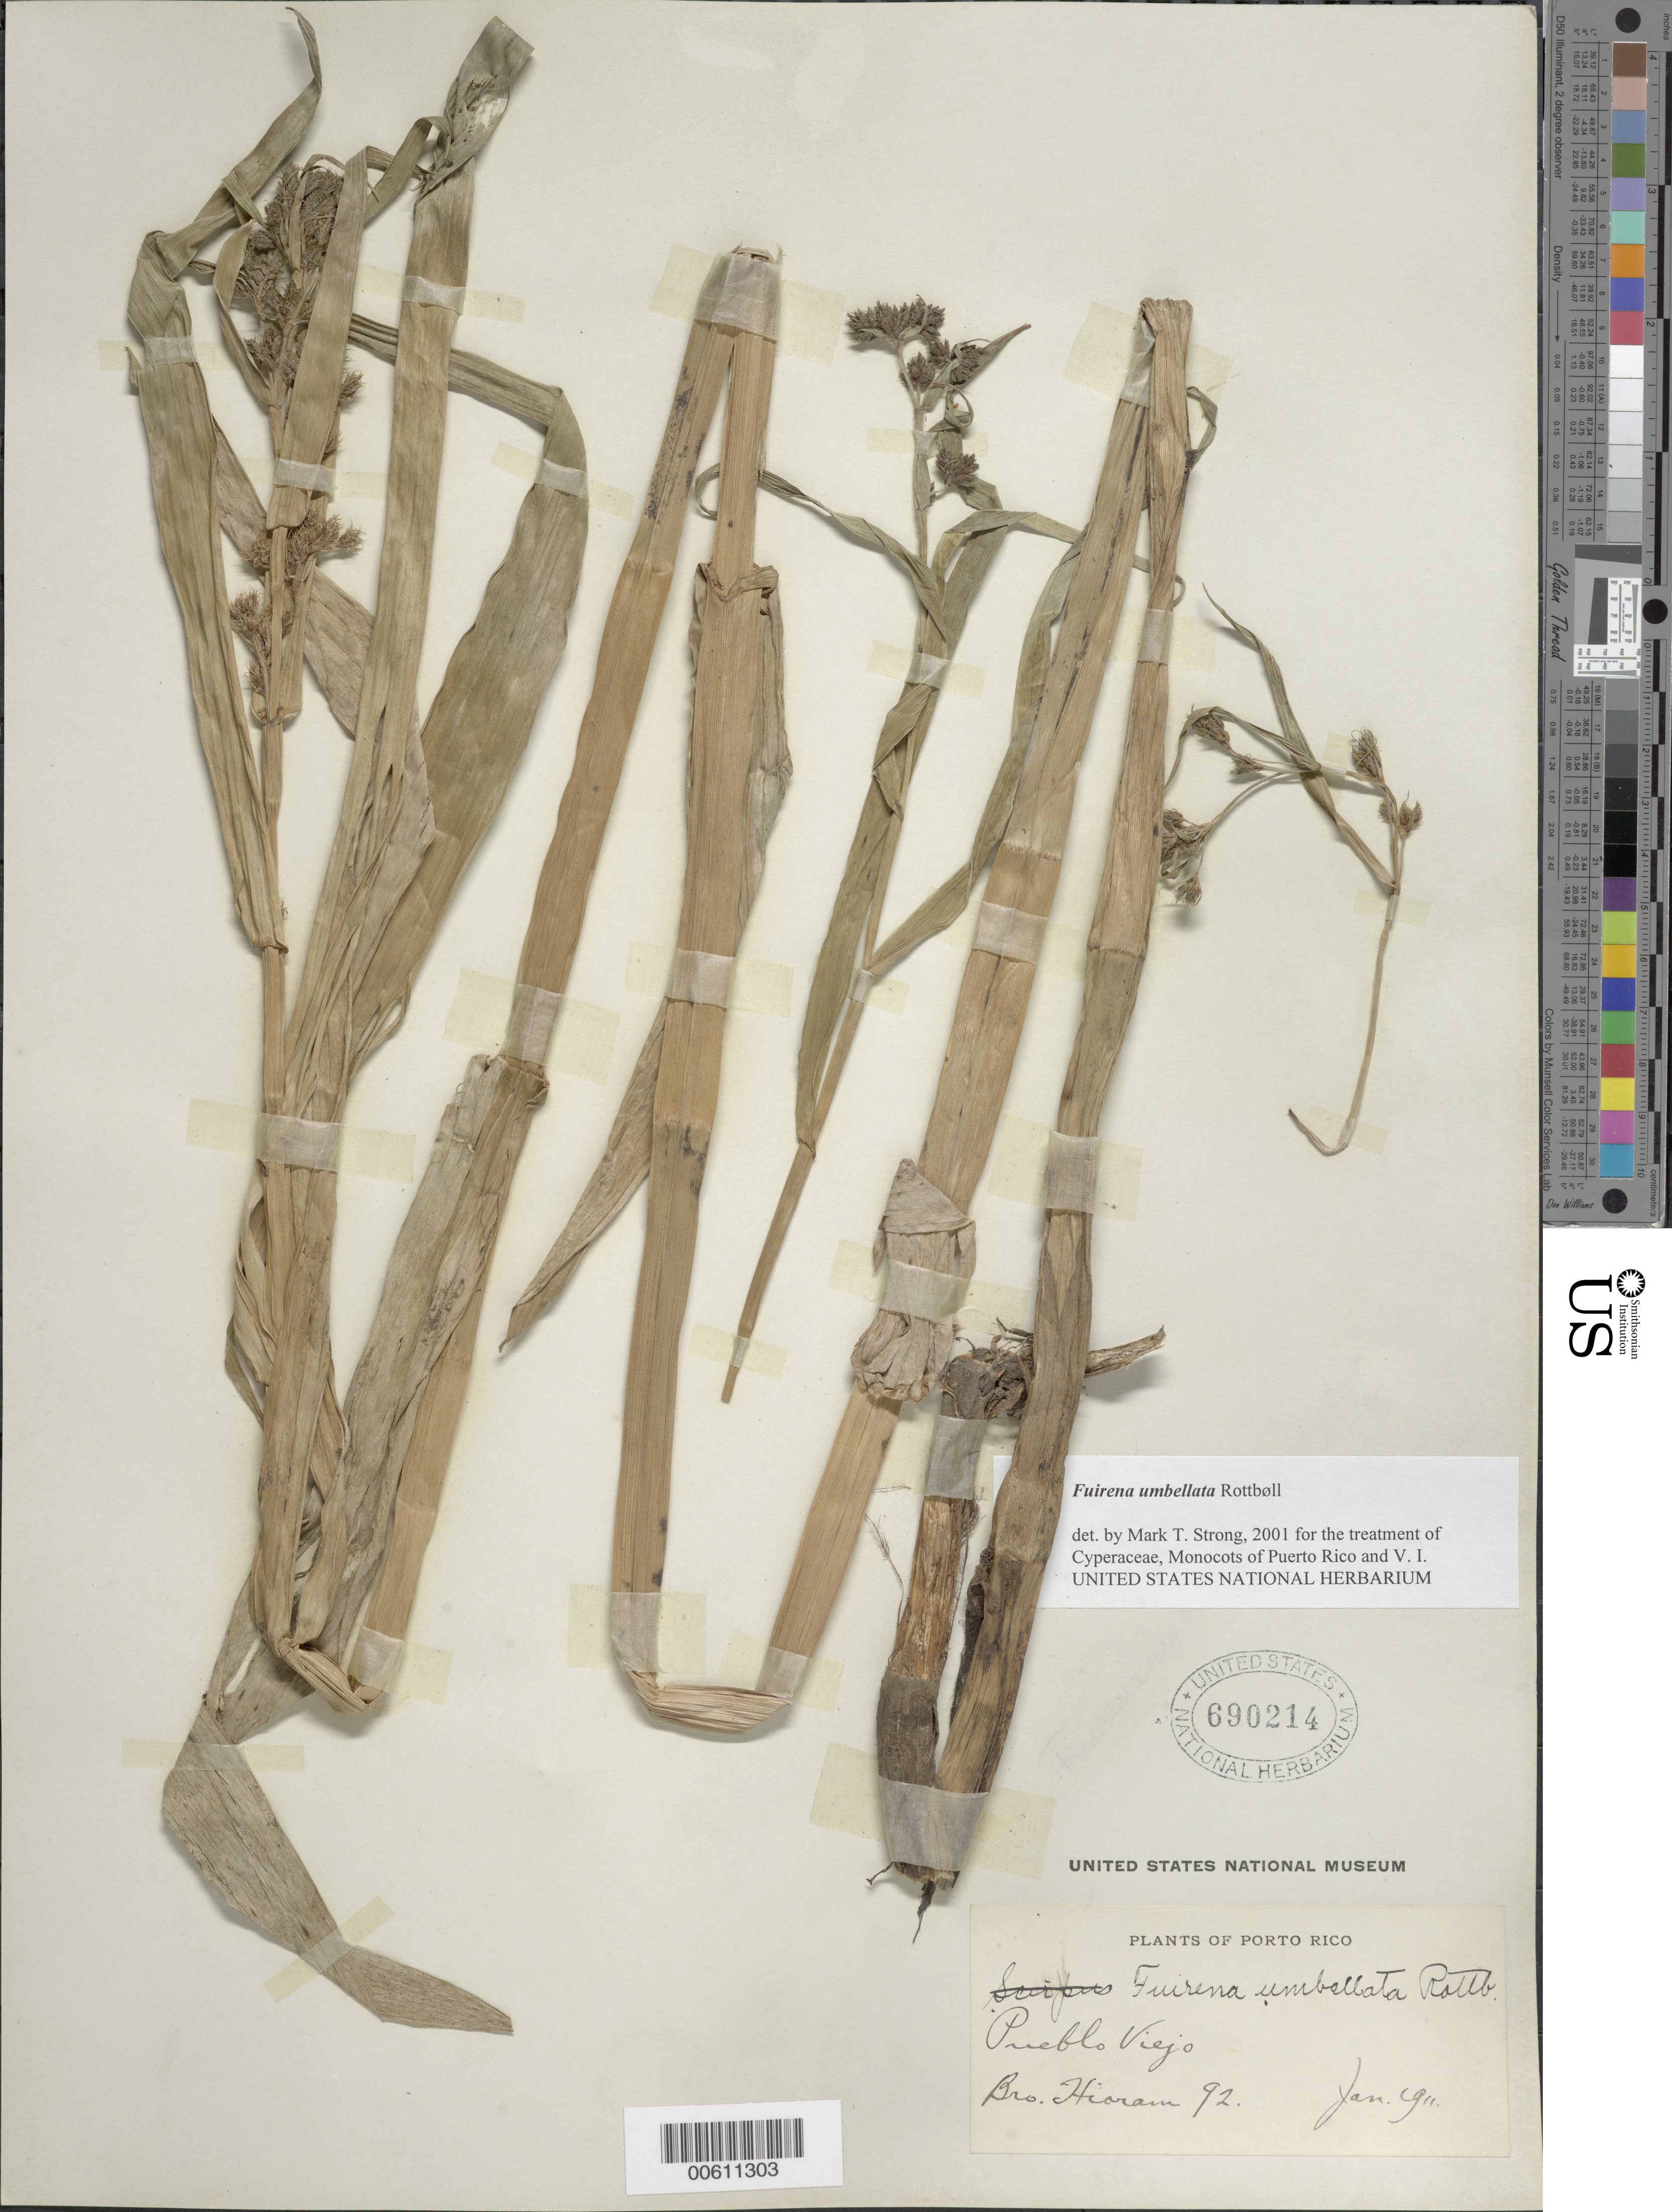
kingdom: Plantae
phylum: Tracheophyta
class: Liliopsida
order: Poales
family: Cyperaceae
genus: Fuirena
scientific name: Fuirena umbellata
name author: Rottb.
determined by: Strong, M. T., (US), Smithsonian Institution - National Museum of Natural History (UNITED STATES)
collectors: Bro. Hioram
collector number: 92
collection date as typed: Jan 1911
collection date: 1911-01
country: Puerto Rico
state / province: Guaynabo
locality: Pueblo Viejo.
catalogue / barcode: US 690214